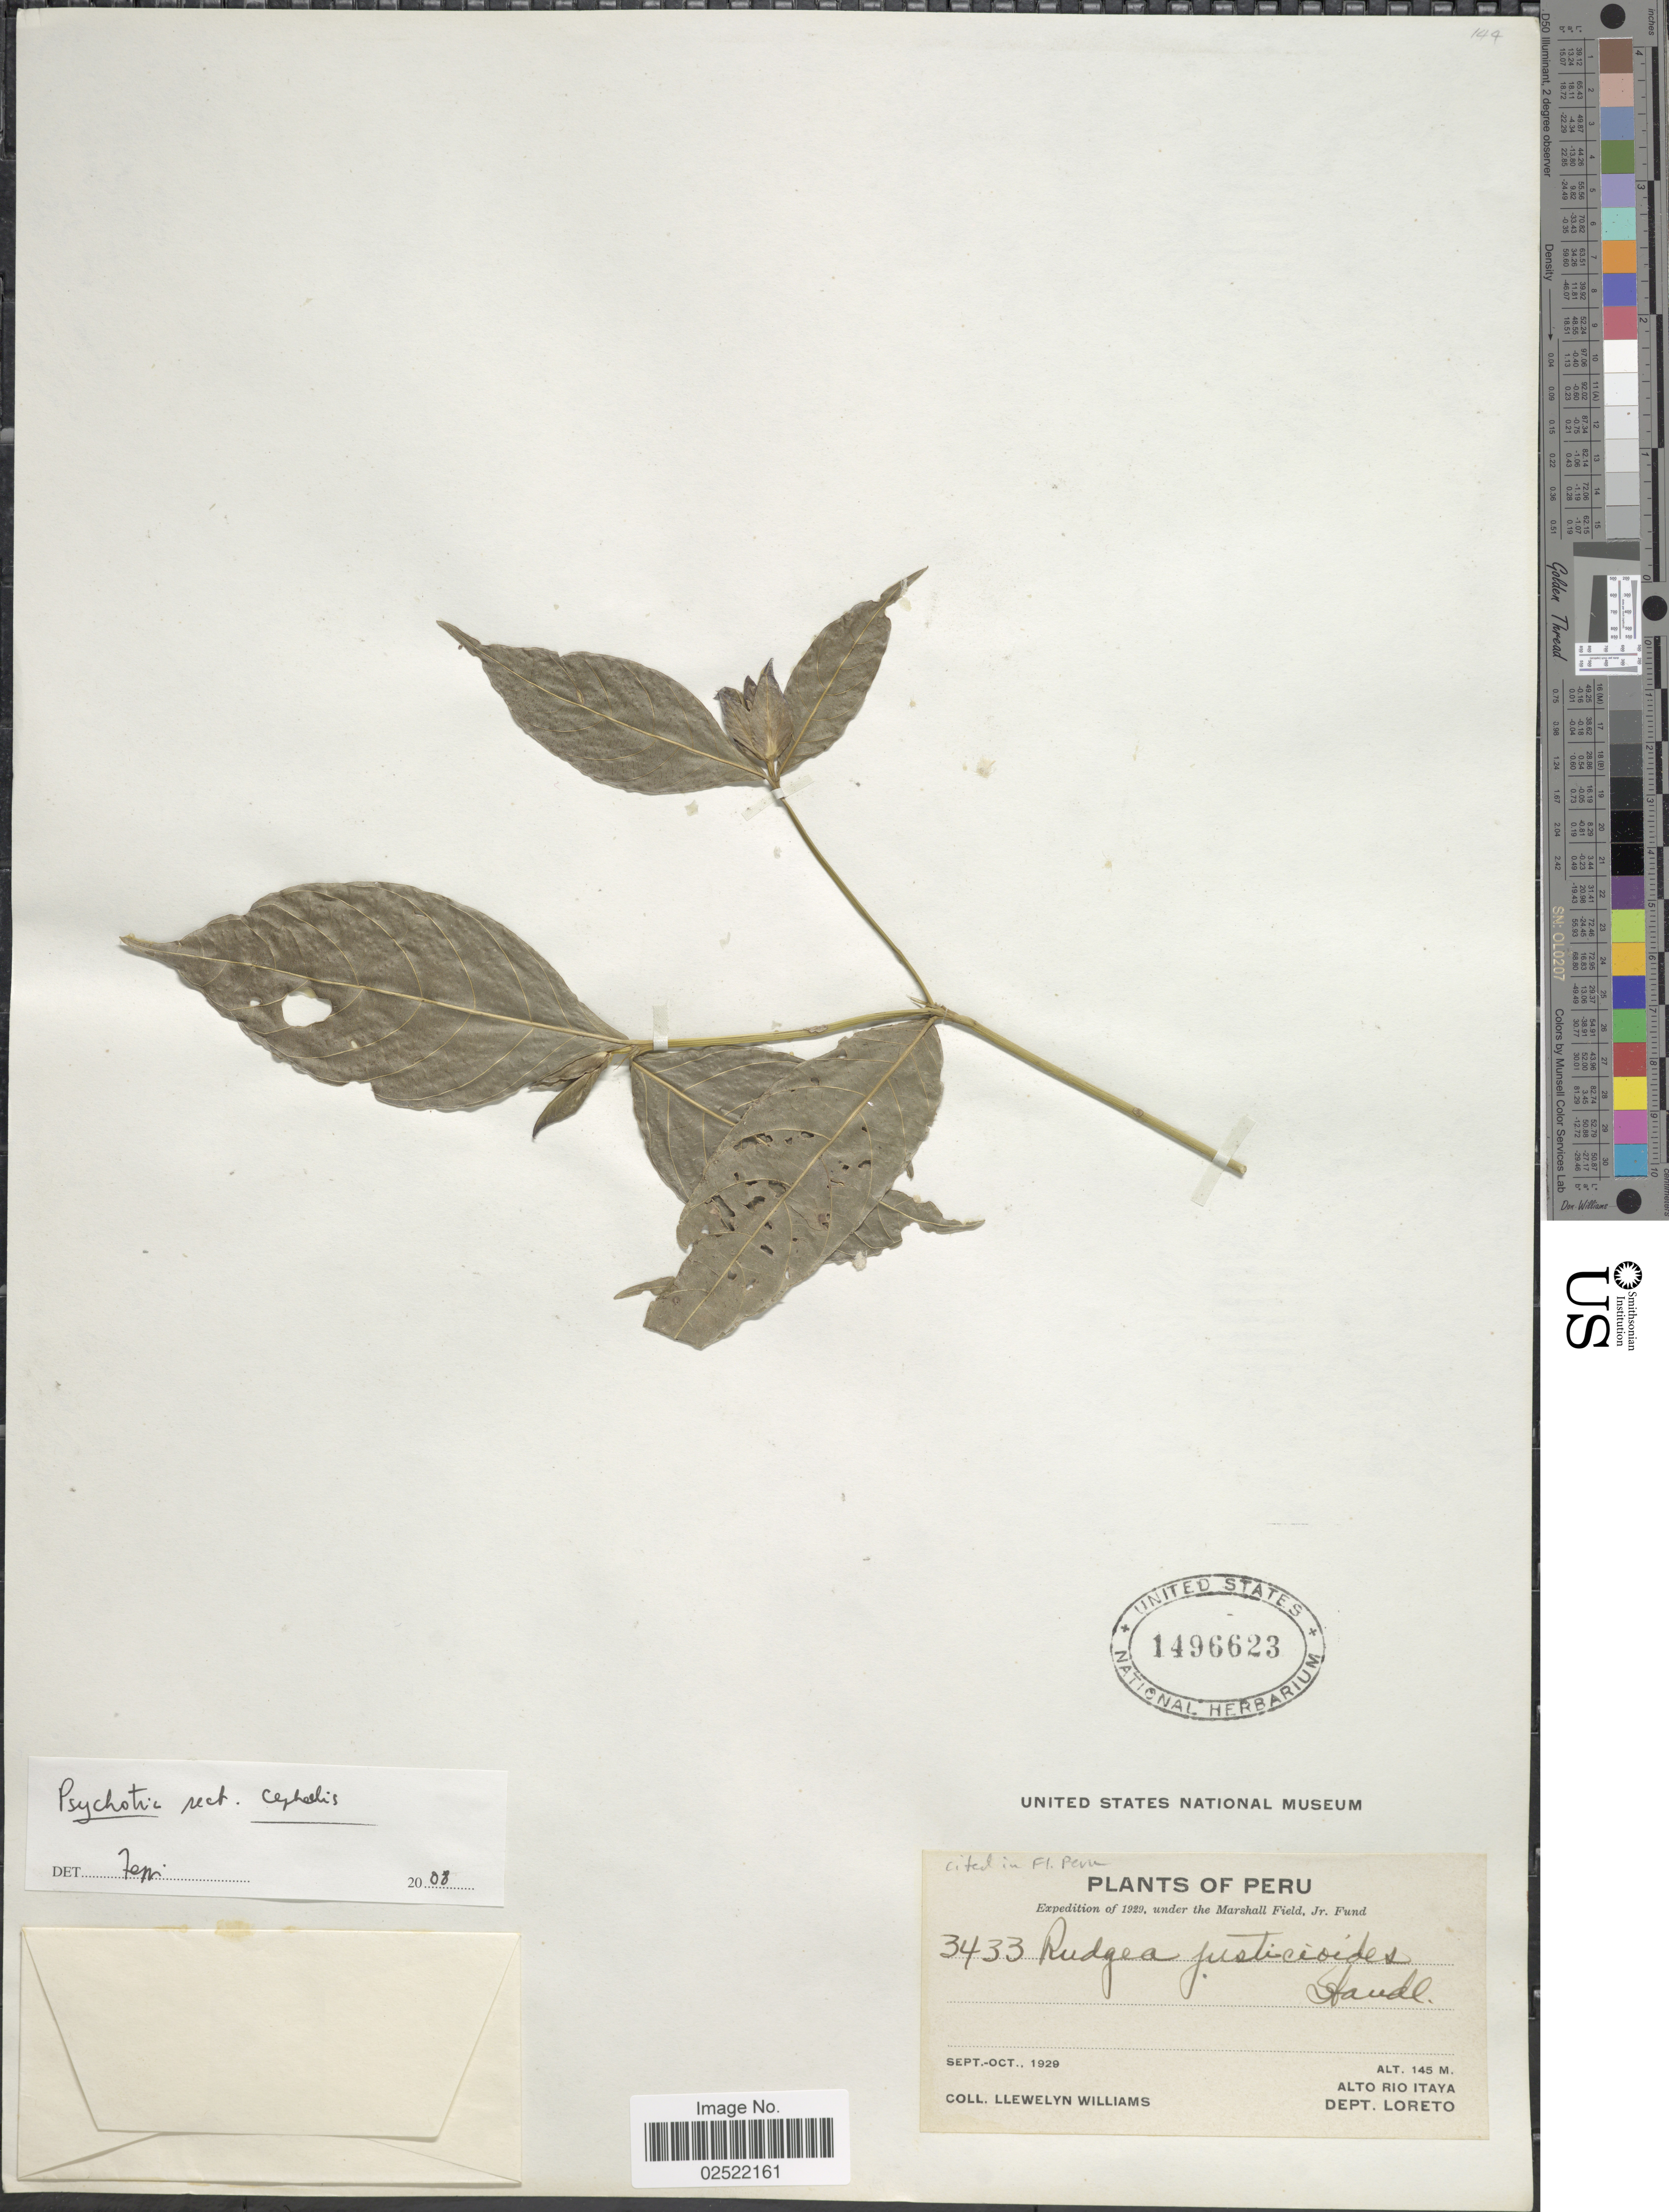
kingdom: Plantae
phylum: Tracheophyta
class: Magnoliopsida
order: Gentianales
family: Rubiaceae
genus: Psychotria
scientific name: Psychotria sp.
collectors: Ll. Williams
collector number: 3433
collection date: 1929-09/1929-10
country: Peru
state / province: Loreto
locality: Alto Rio Itaya. Dept. Loreto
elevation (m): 145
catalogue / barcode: US 1496623